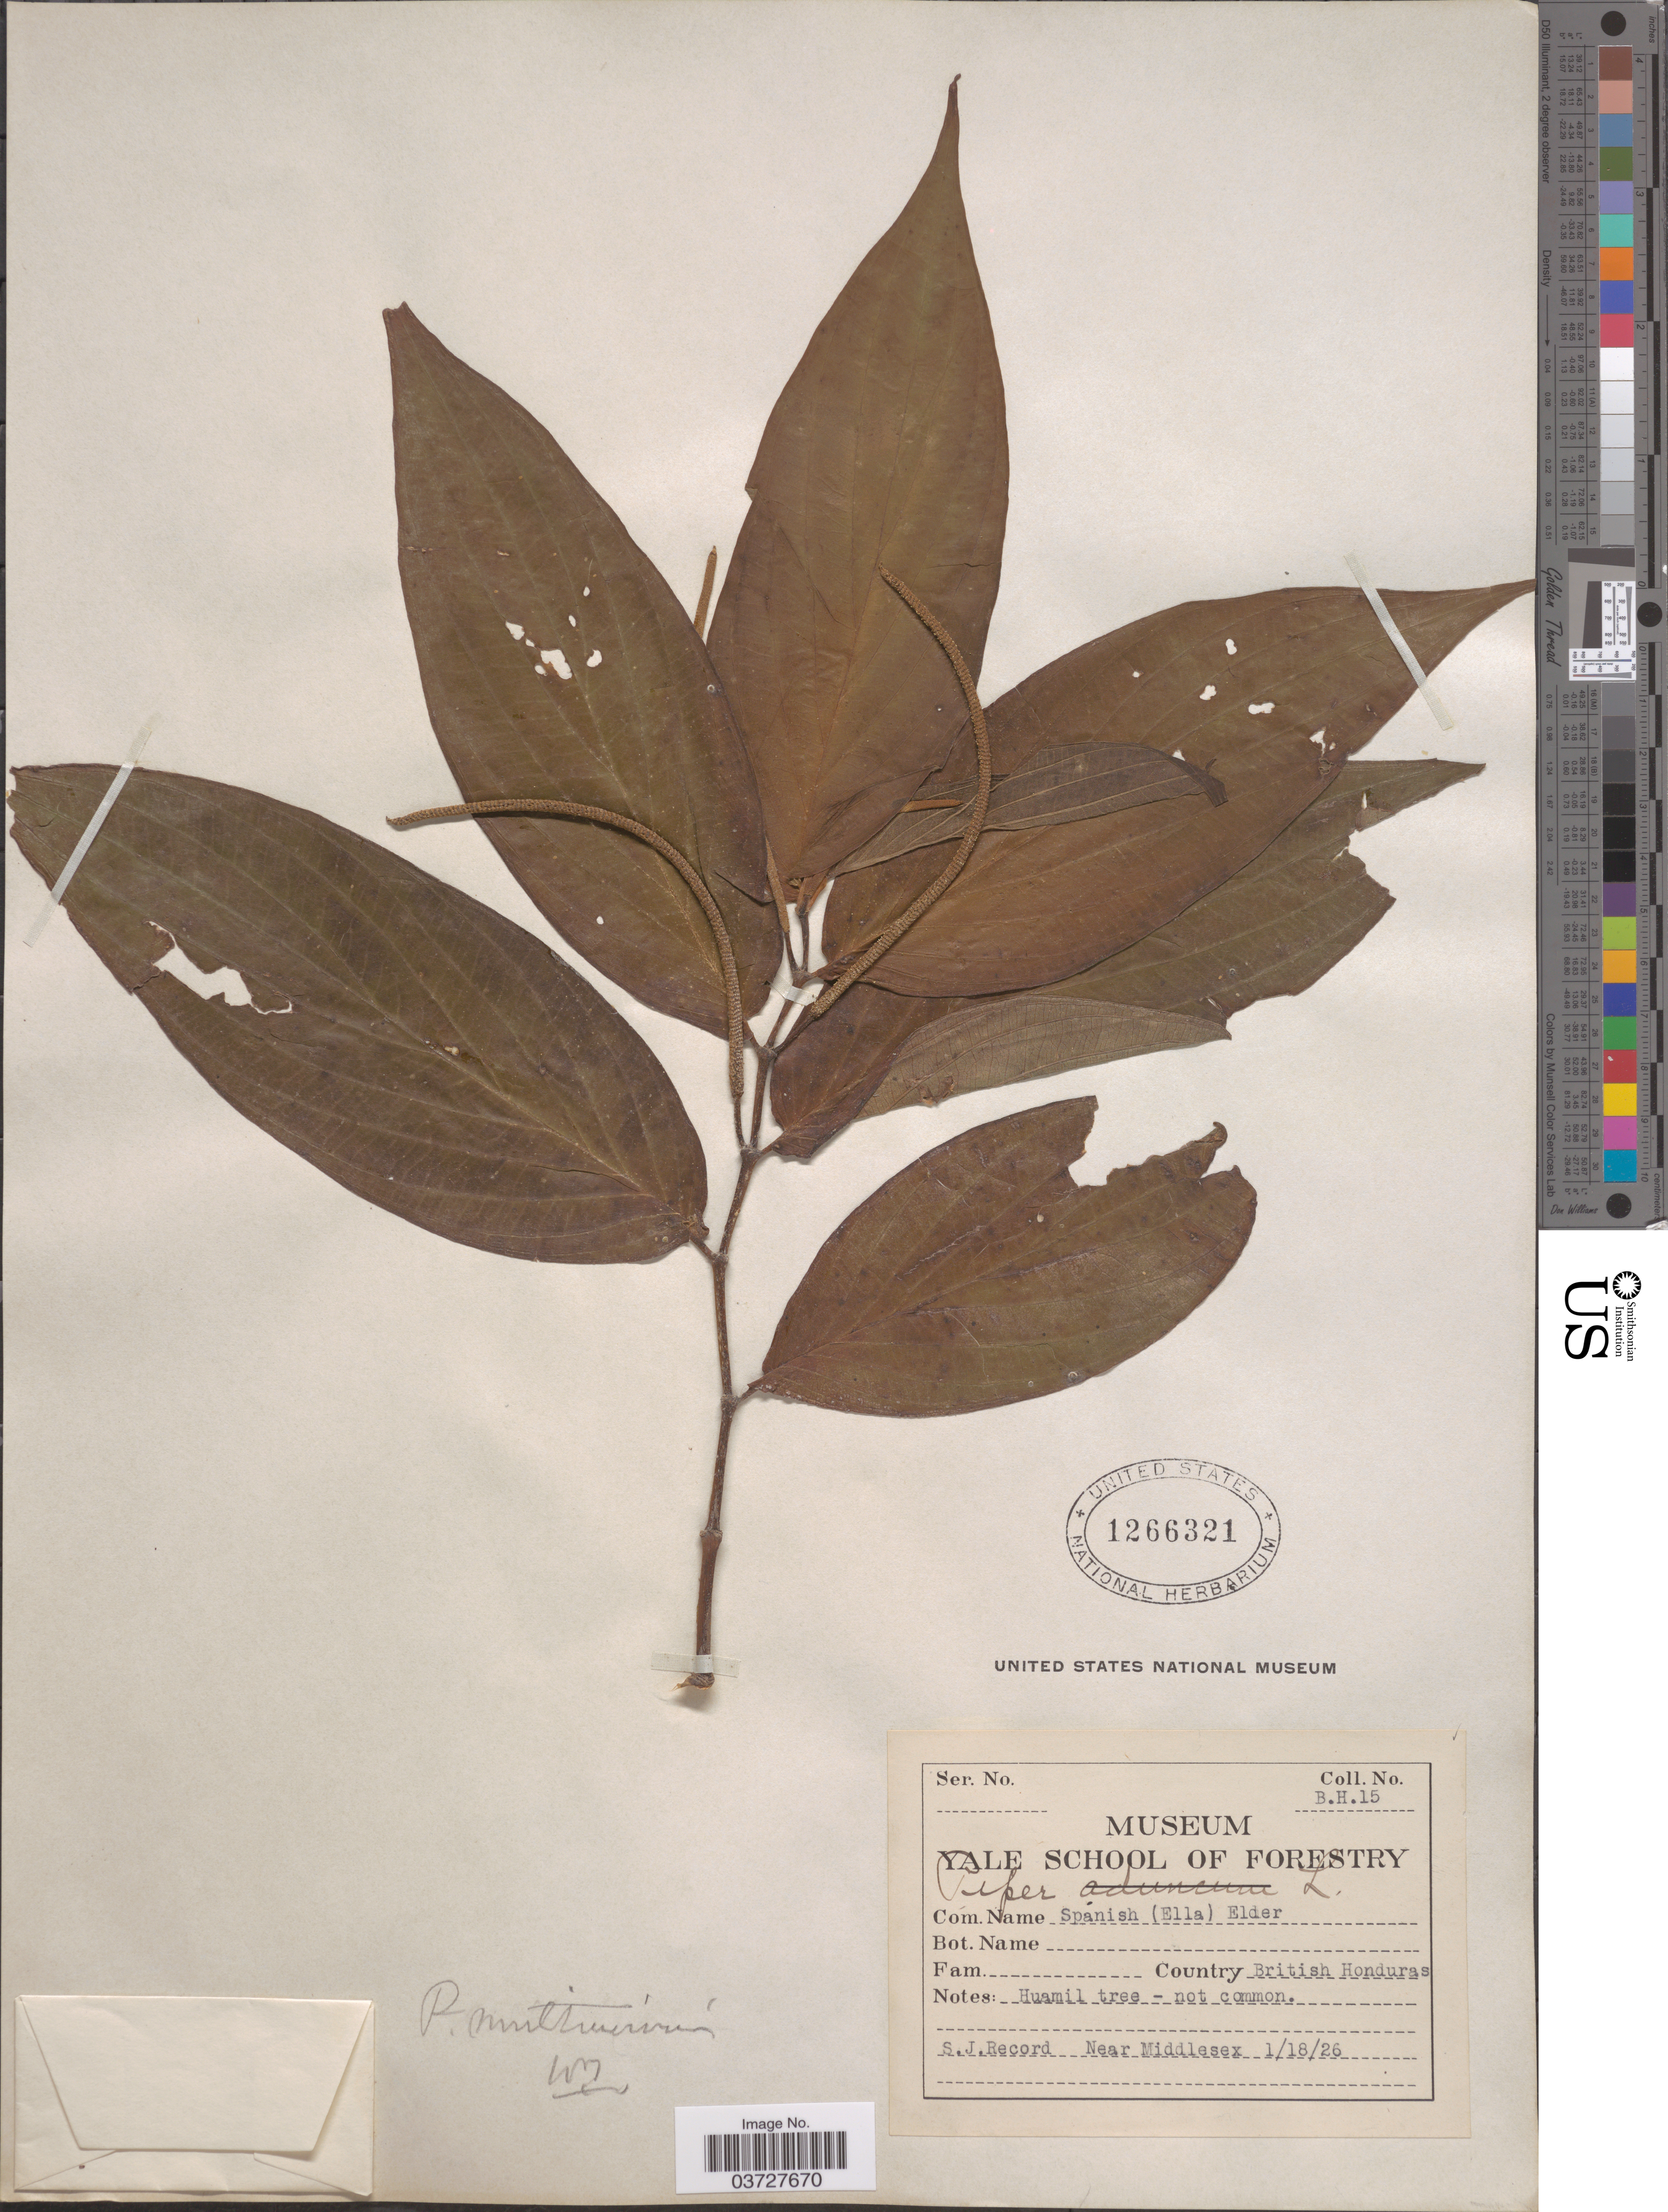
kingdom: Plantae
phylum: Tracheophyta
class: Magnoliopsida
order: Piperales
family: Piperaceae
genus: Piper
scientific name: Piper multinervium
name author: M. Martens & Galeotti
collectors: S. J. Record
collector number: BH15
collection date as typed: Transcribed d/m/y: 18/1/26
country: Belize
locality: British Honduras. Near Middlesex.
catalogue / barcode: US 1266321